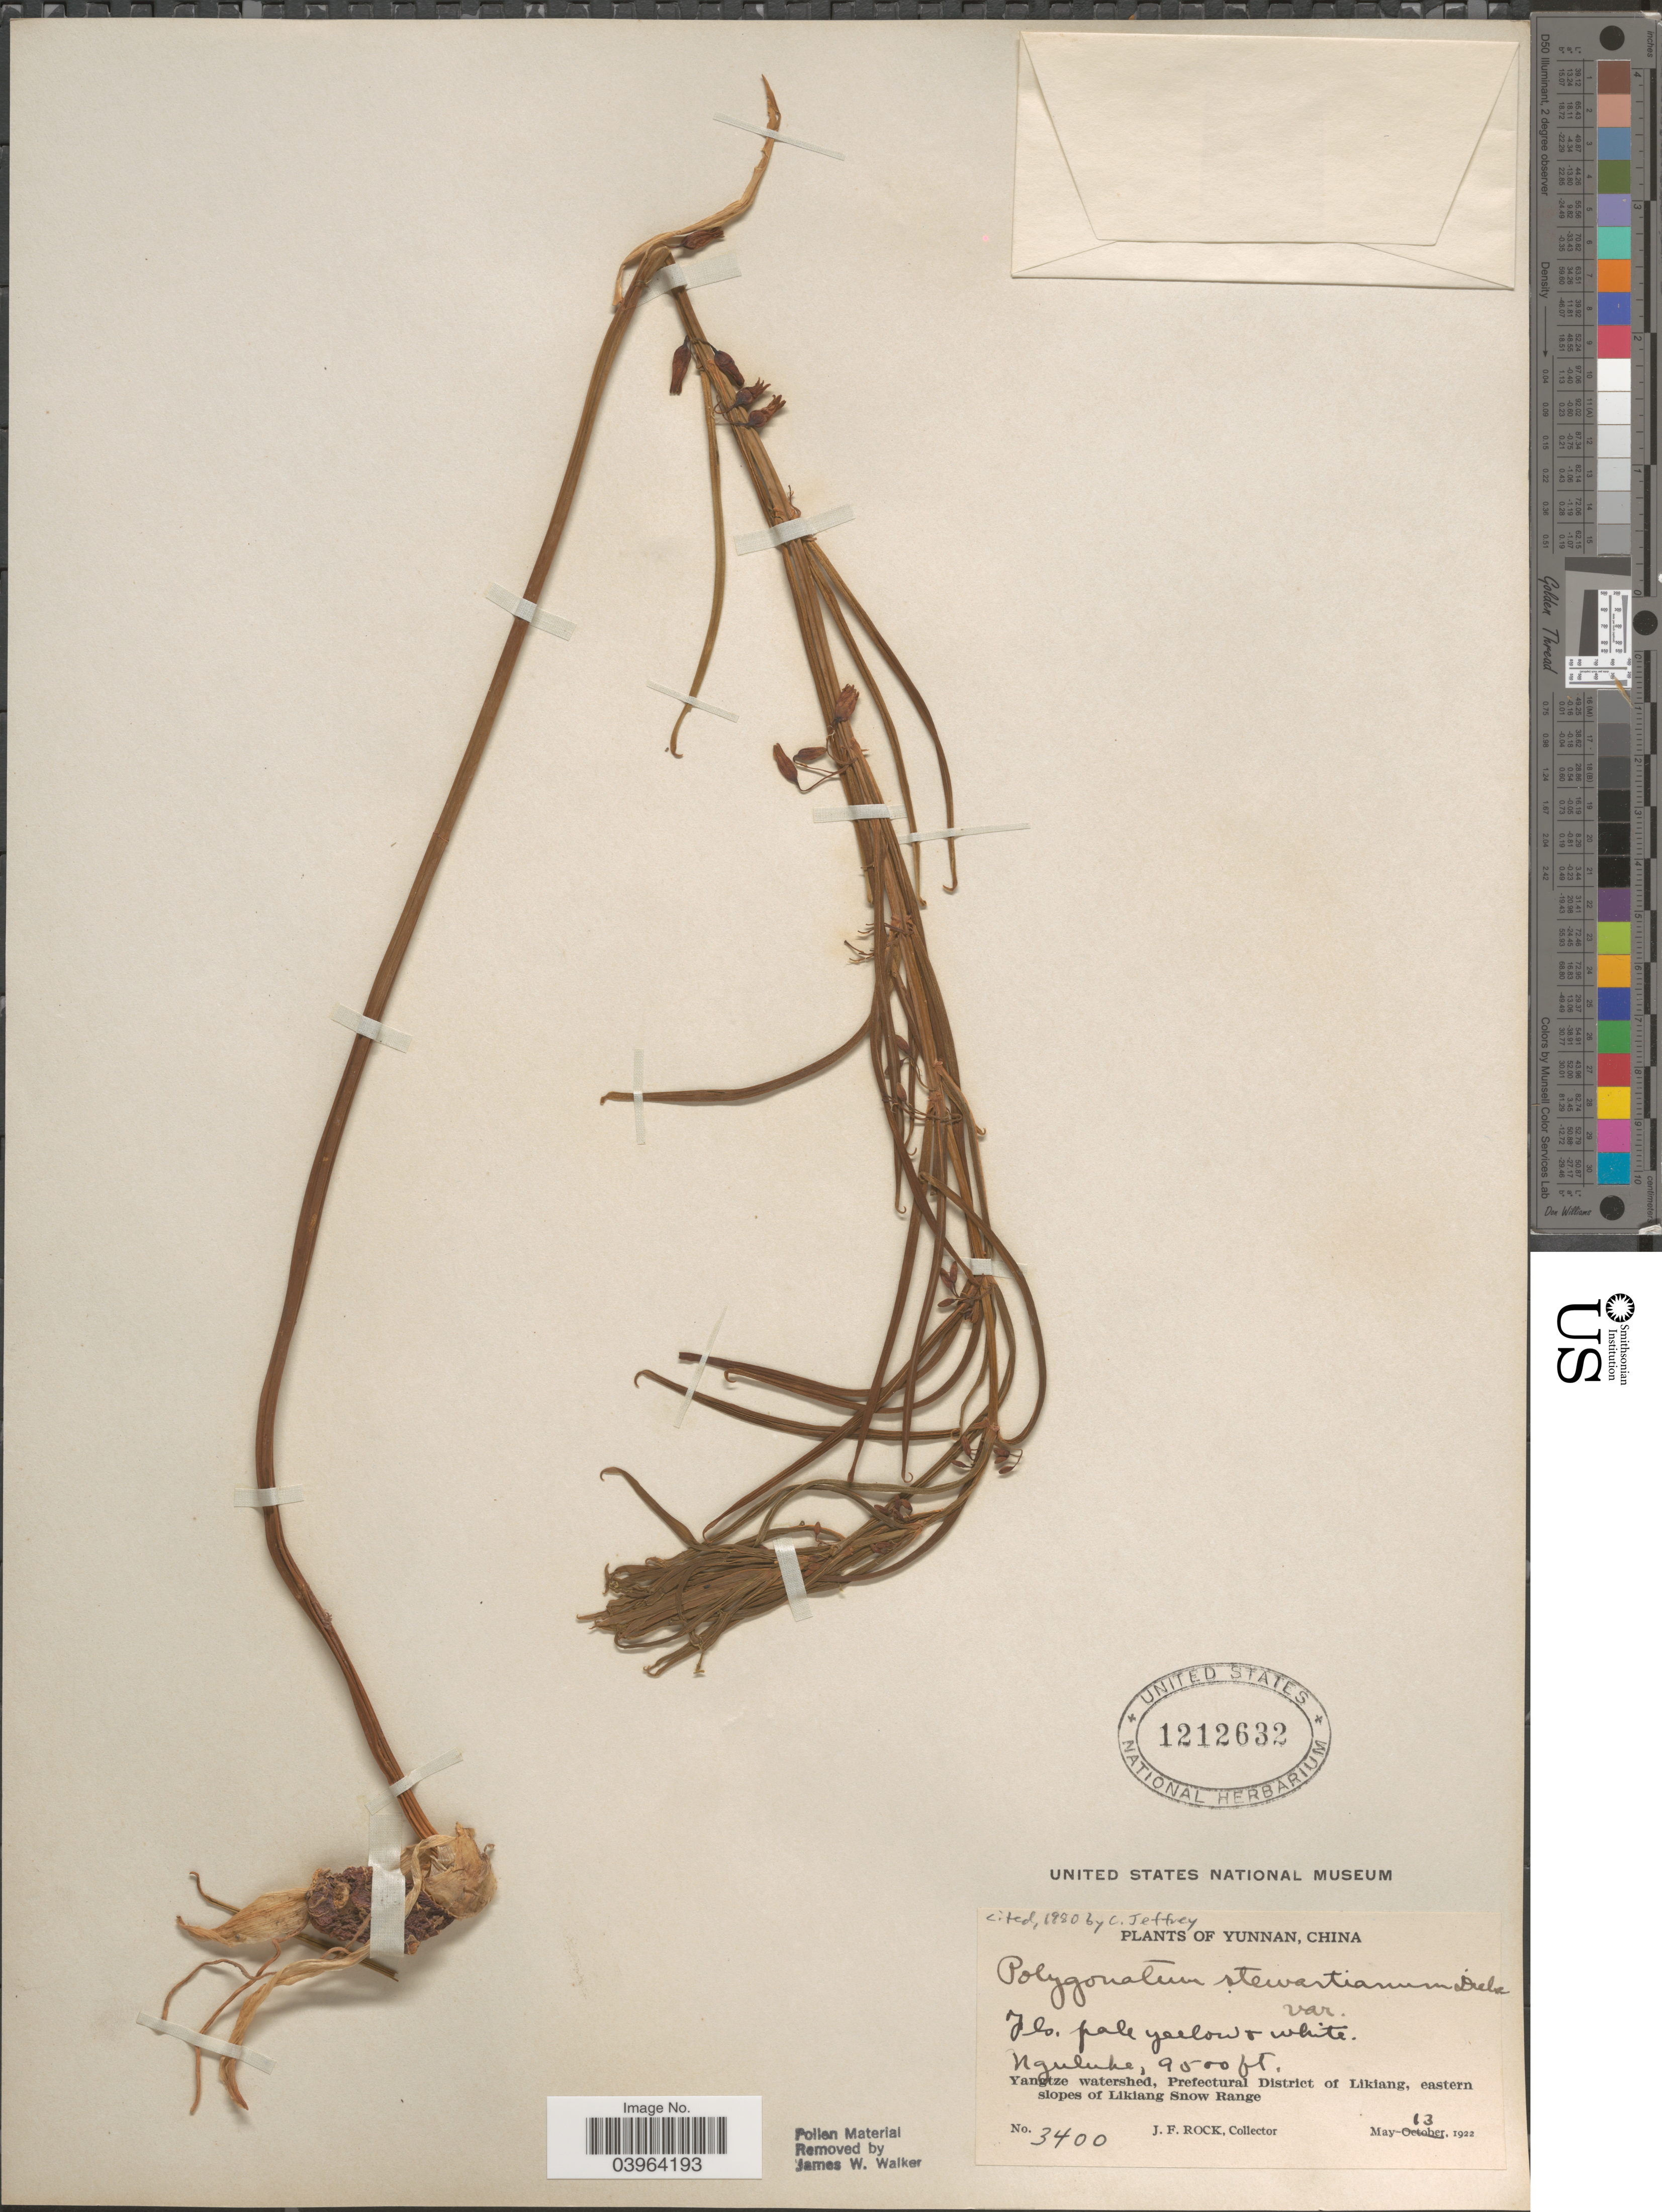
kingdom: Plantae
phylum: Tracheophyta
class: Liliopsida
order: Asparagales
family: Asparagaceae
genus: Polygonatum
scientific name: Polygonatum stewartianum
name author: Diels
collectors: J. Rock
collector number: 3400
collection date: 1922-05-13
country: China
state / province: Yunnan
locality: Nguluke. Yangtze watershed, Prefectural District of Likiang, eastern slopes of Likiang Snow Range.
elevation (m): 2896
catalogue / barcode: US 1212632